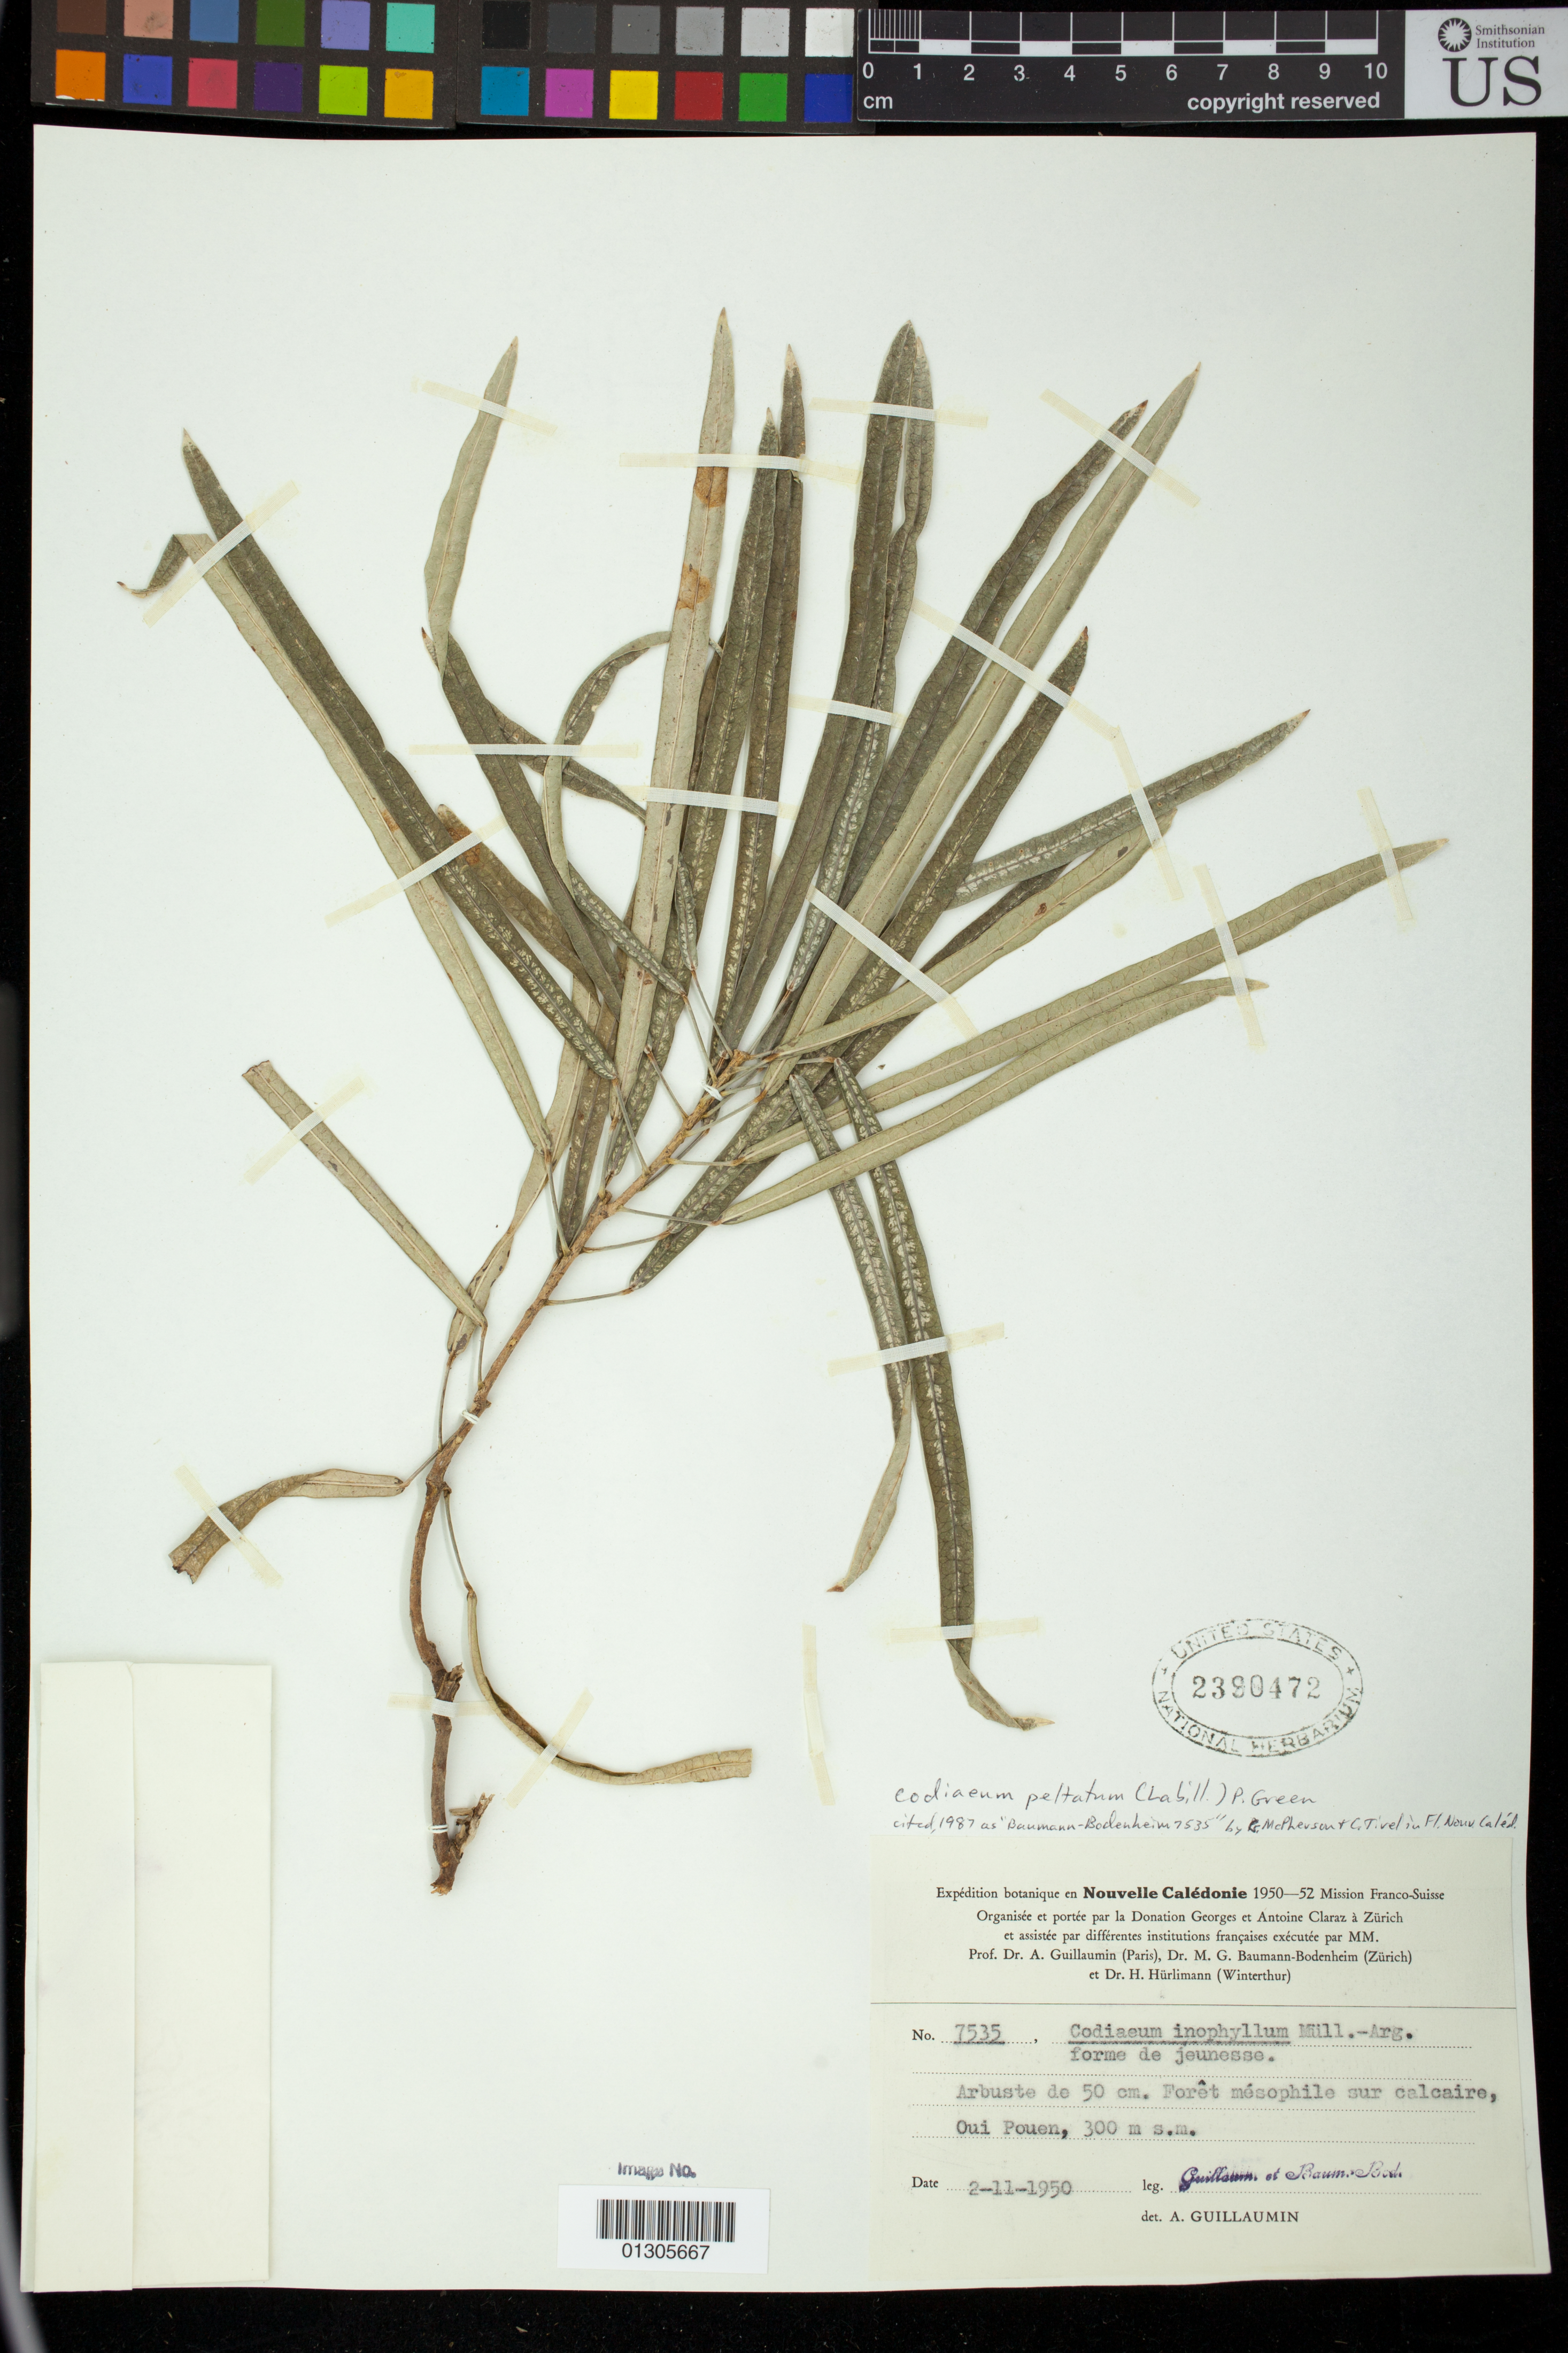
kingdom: Plantae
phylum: Tracheophyta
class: Magnoliopsida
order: Malpighiales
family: Euphorbiaceae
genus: Codiaeum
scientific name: Codiaeum peltatum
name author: P.S. Green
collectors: A. Guillaumin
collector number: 7535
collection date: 1950-11-02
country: New Caledonia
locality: Oui Pouen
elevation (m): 300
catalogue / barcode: US 2390472